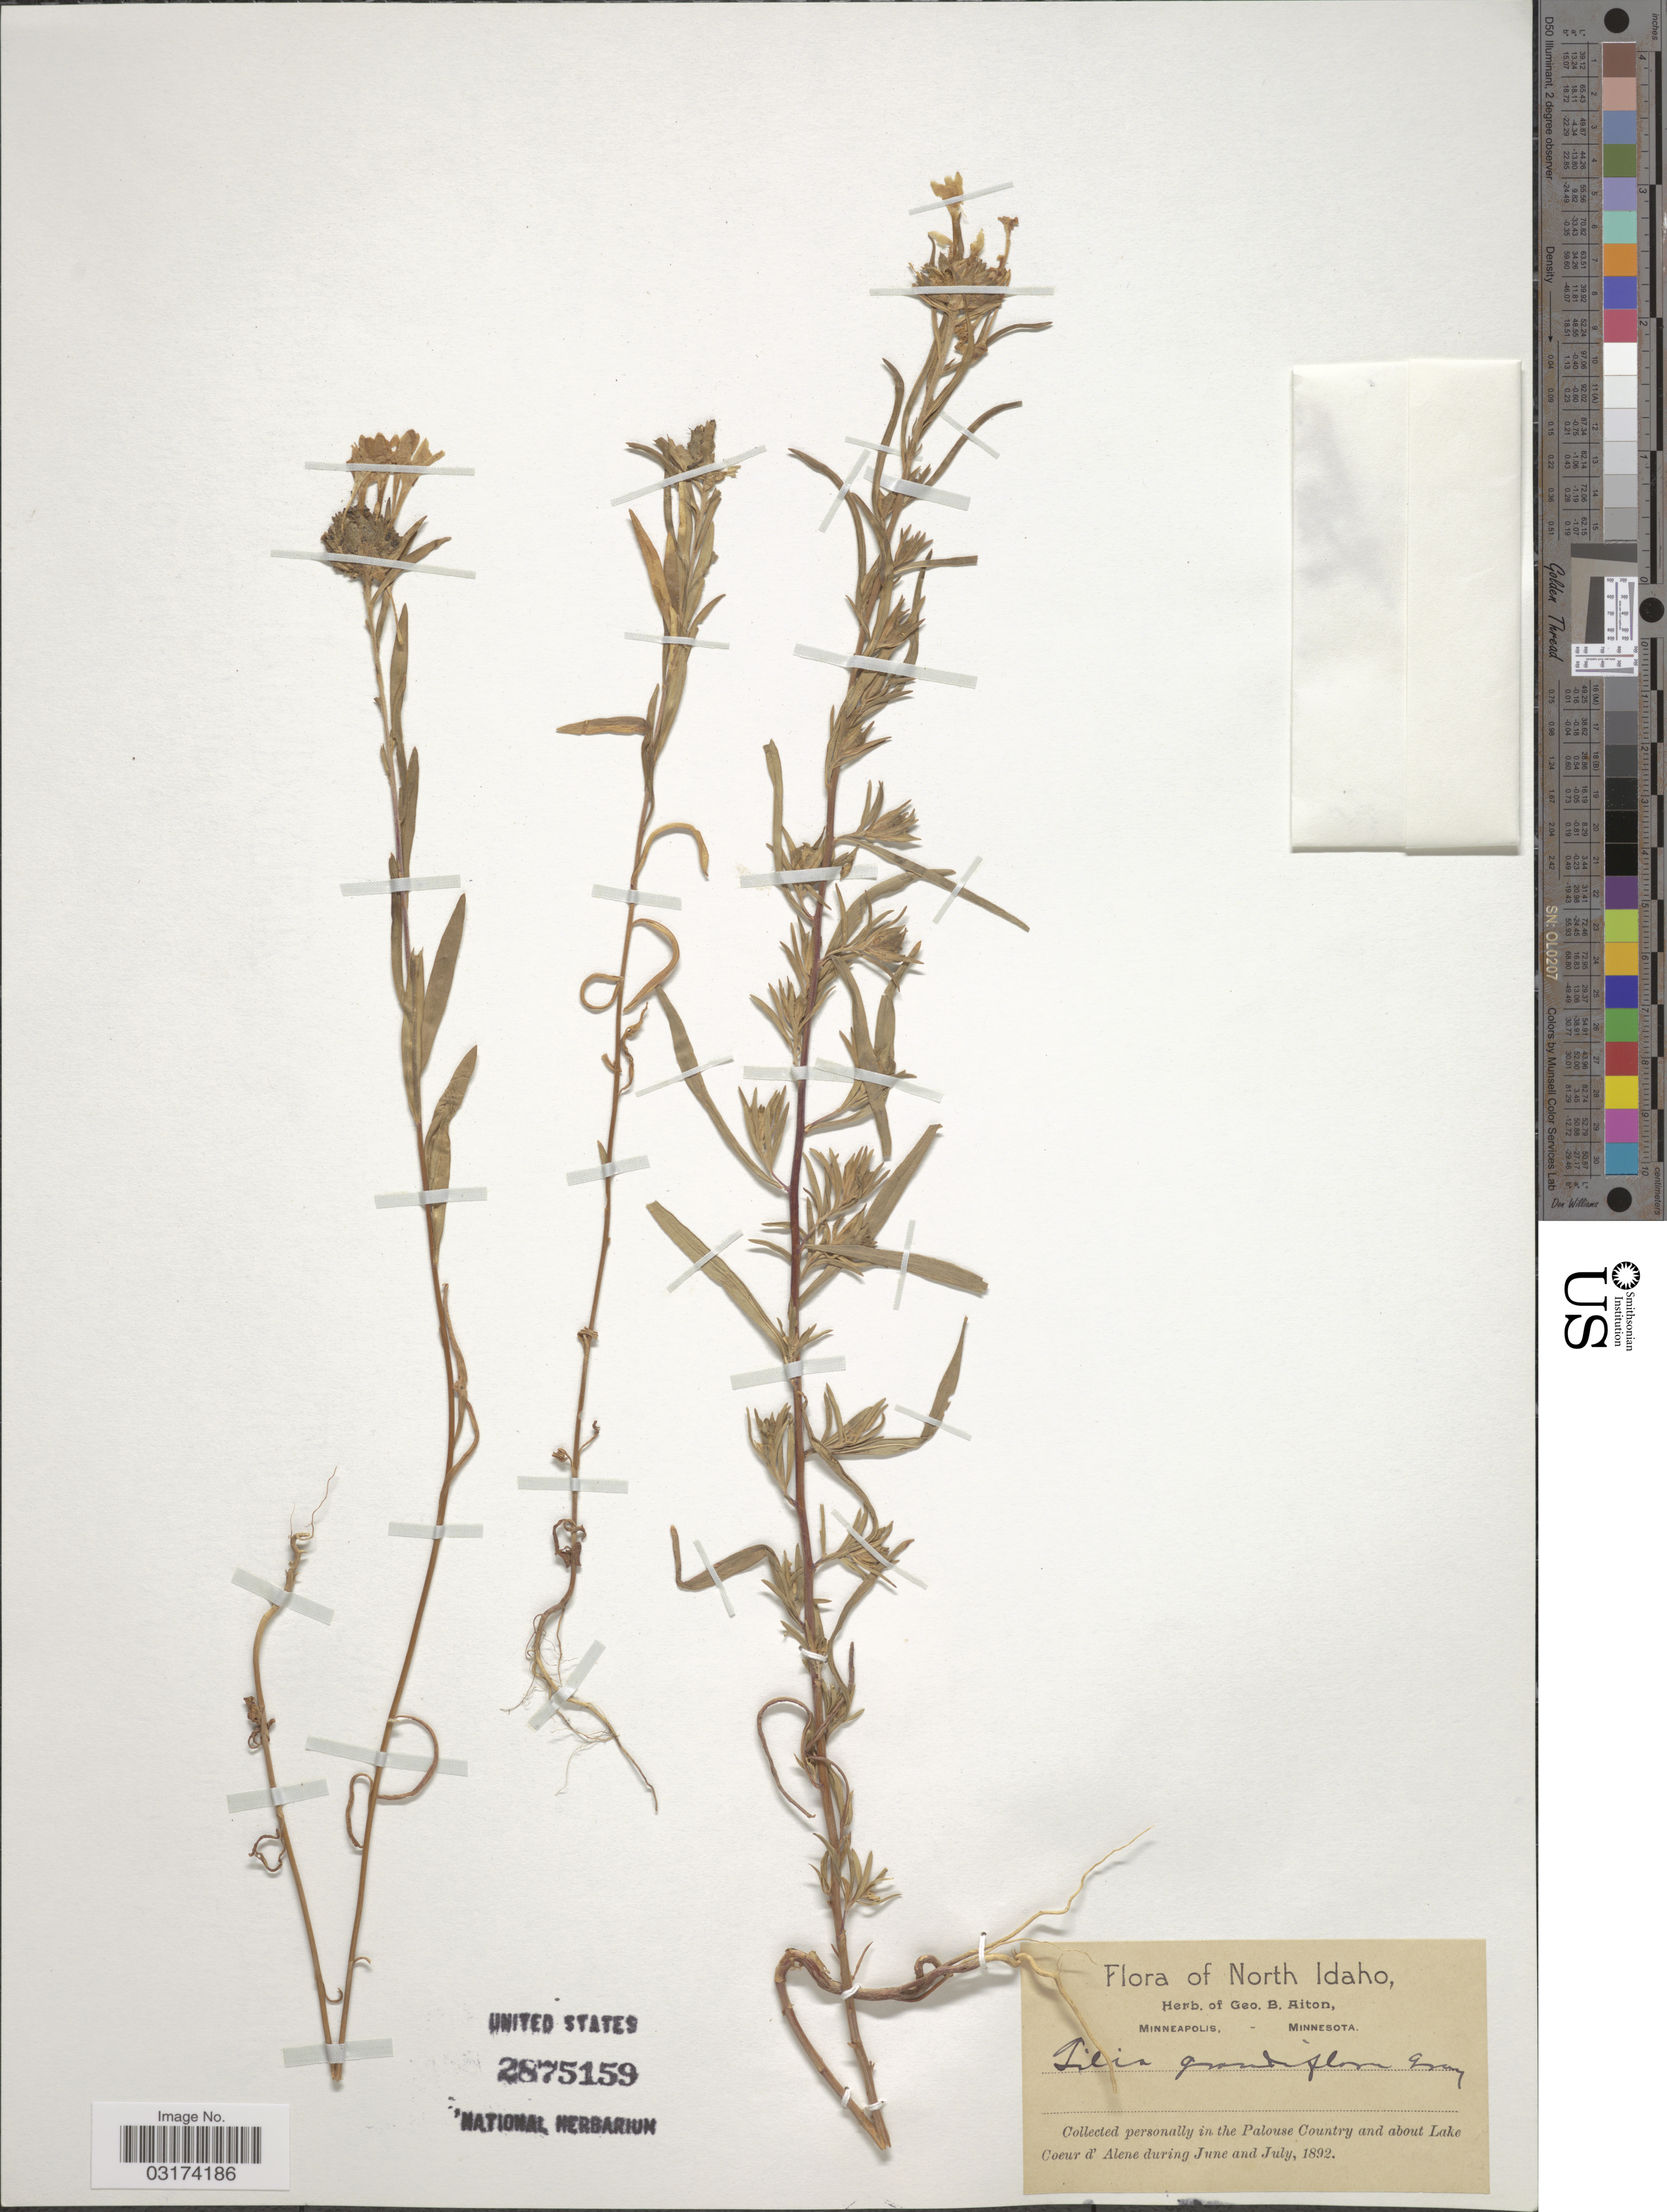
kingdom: Plantae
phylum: Tracheophyta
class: Magnoliopsida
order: Ericales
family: Polemoniaceae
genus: Collomia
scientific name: Collomia grandiflora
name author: Douglas ex Lindl.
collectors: ex herb. Geo. B. Aiton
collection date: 1892-06/1892-07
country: United States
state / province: Idaho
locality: North Idaho. In the Palouse Country and about Lake Coeur d'Alene.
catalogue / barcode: US 2875159